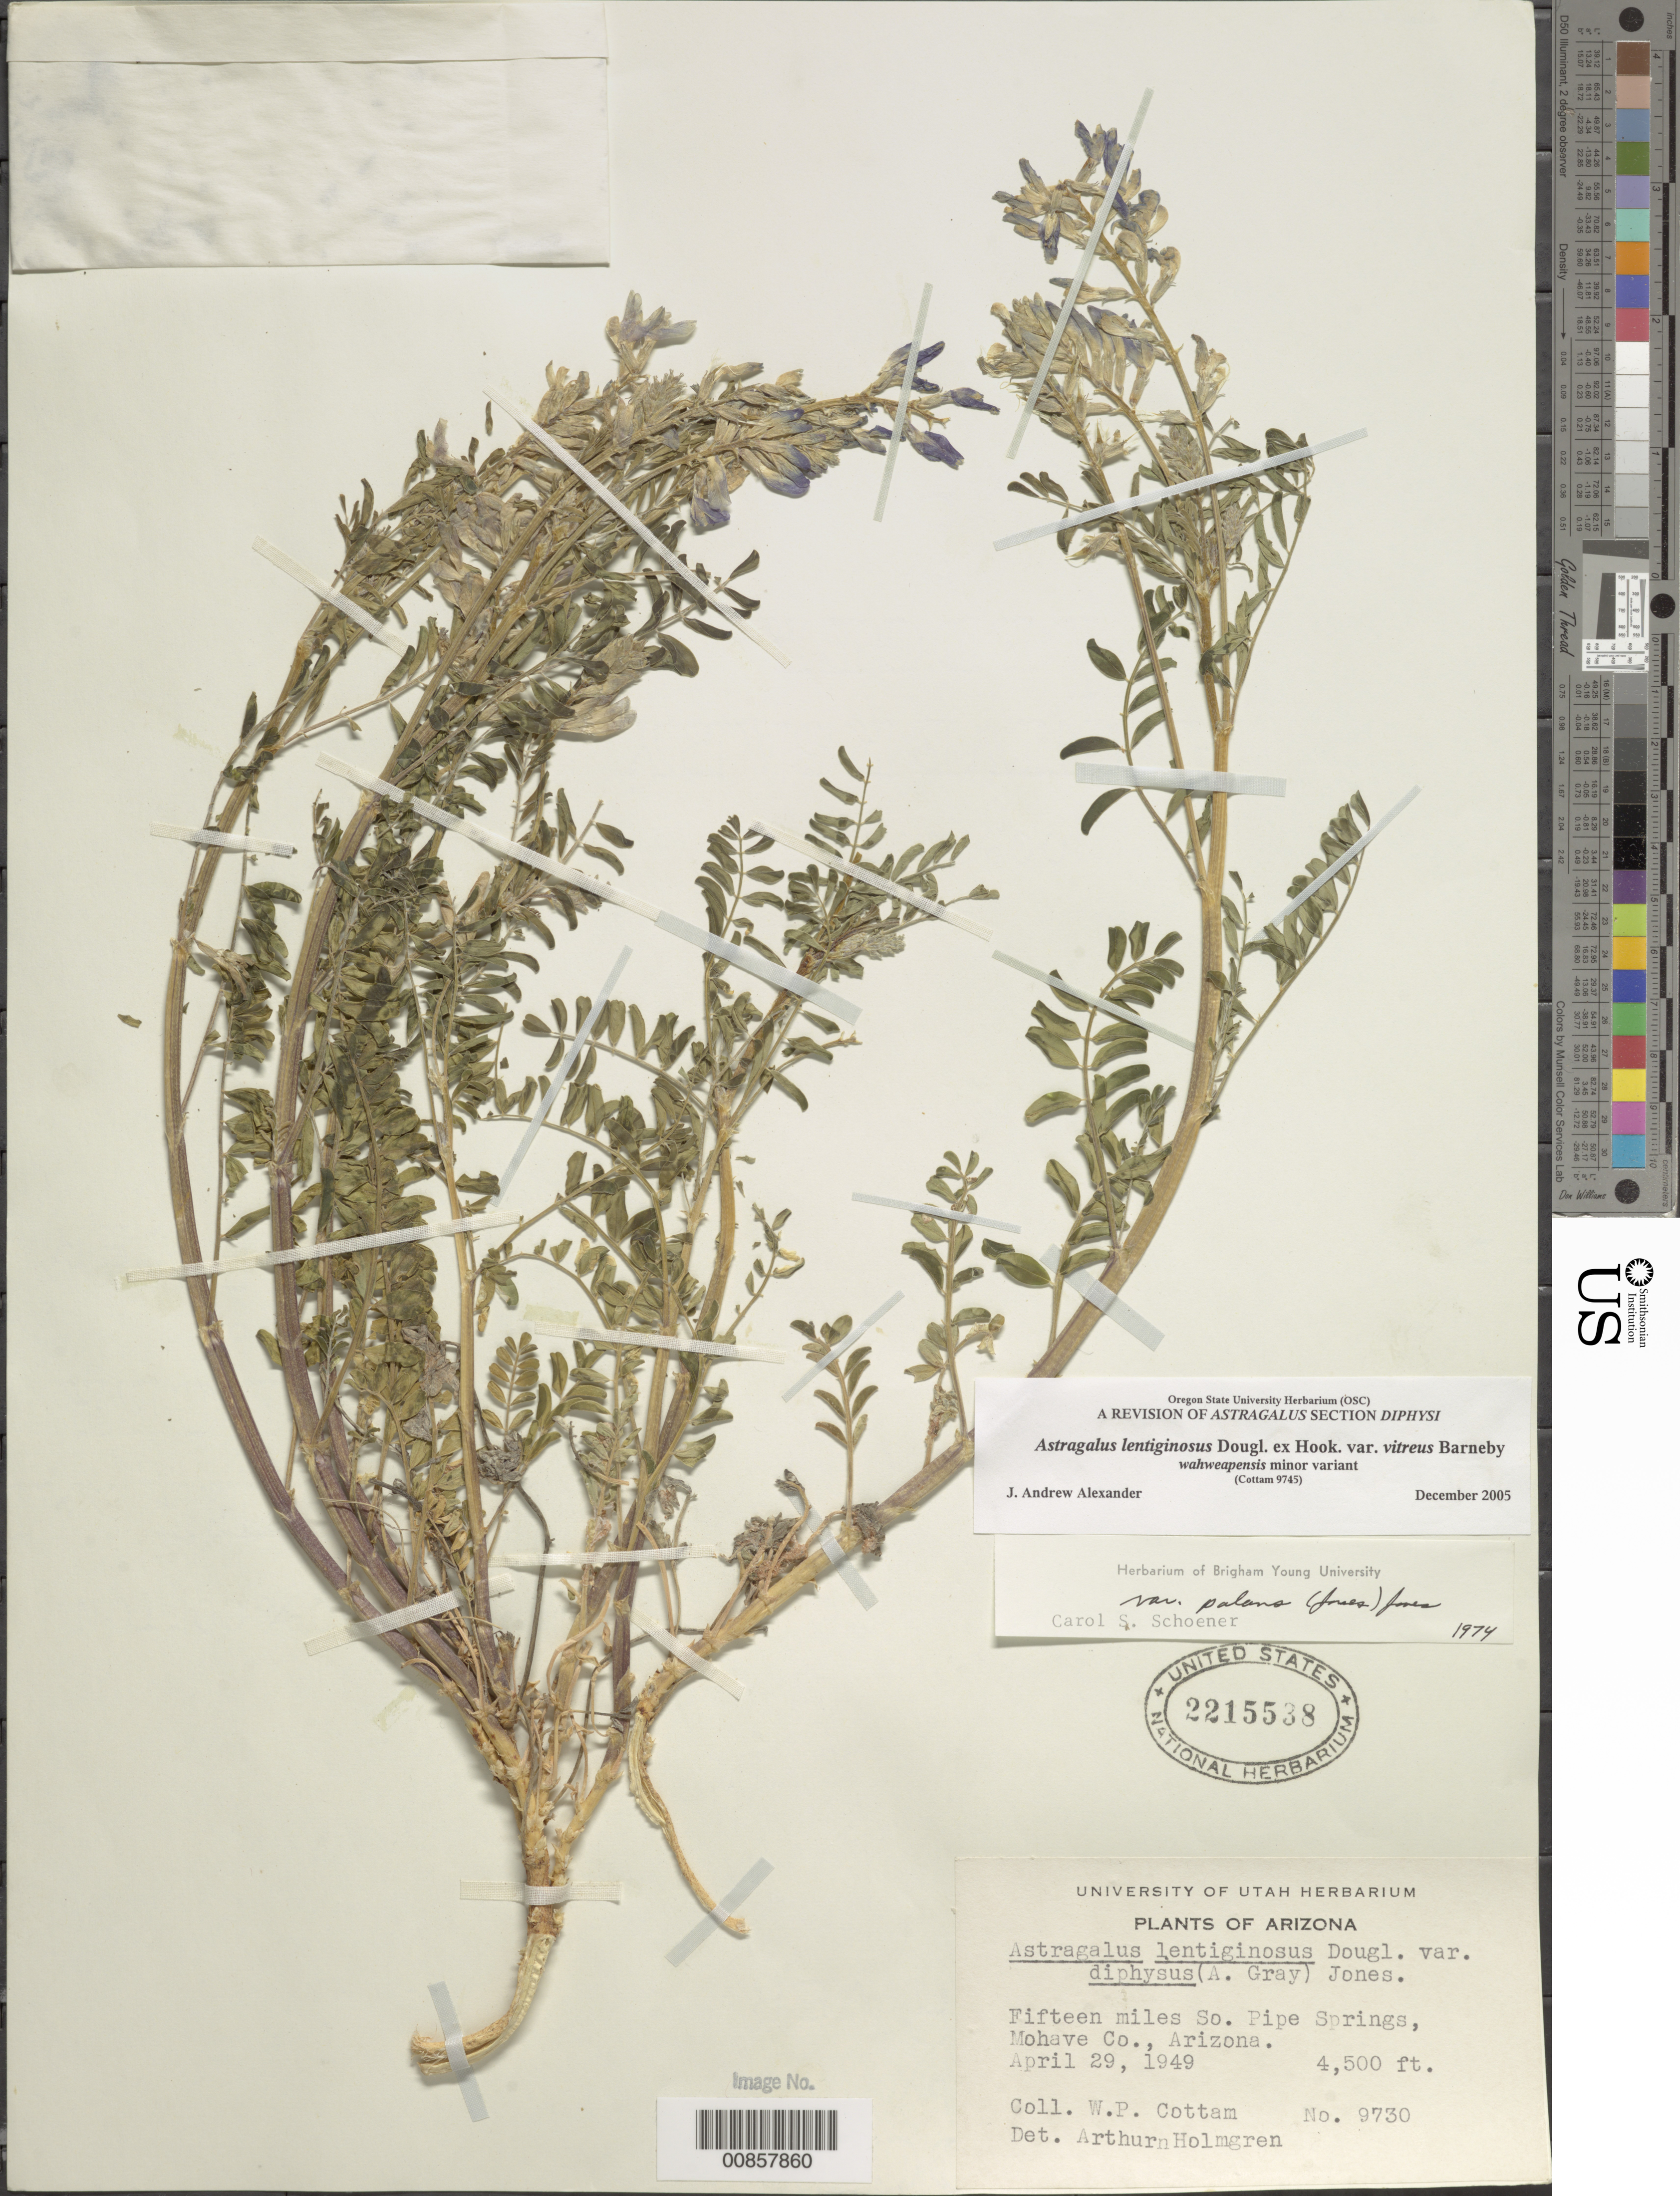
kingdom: Plantae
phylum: Tracheophyta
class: Magnoliopsida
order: Fabales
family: Fabaceae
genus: Astragalus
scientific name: Astragalus lentiginosus var. vitreus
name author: Barneby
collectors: W. Cottam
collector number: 9730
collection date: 1949-04-29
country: United States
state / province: Arizona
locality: Arizona, Fifteen Miles So. Pipe Springs Mohave Co.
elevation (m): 1372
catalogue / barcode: US 2215538